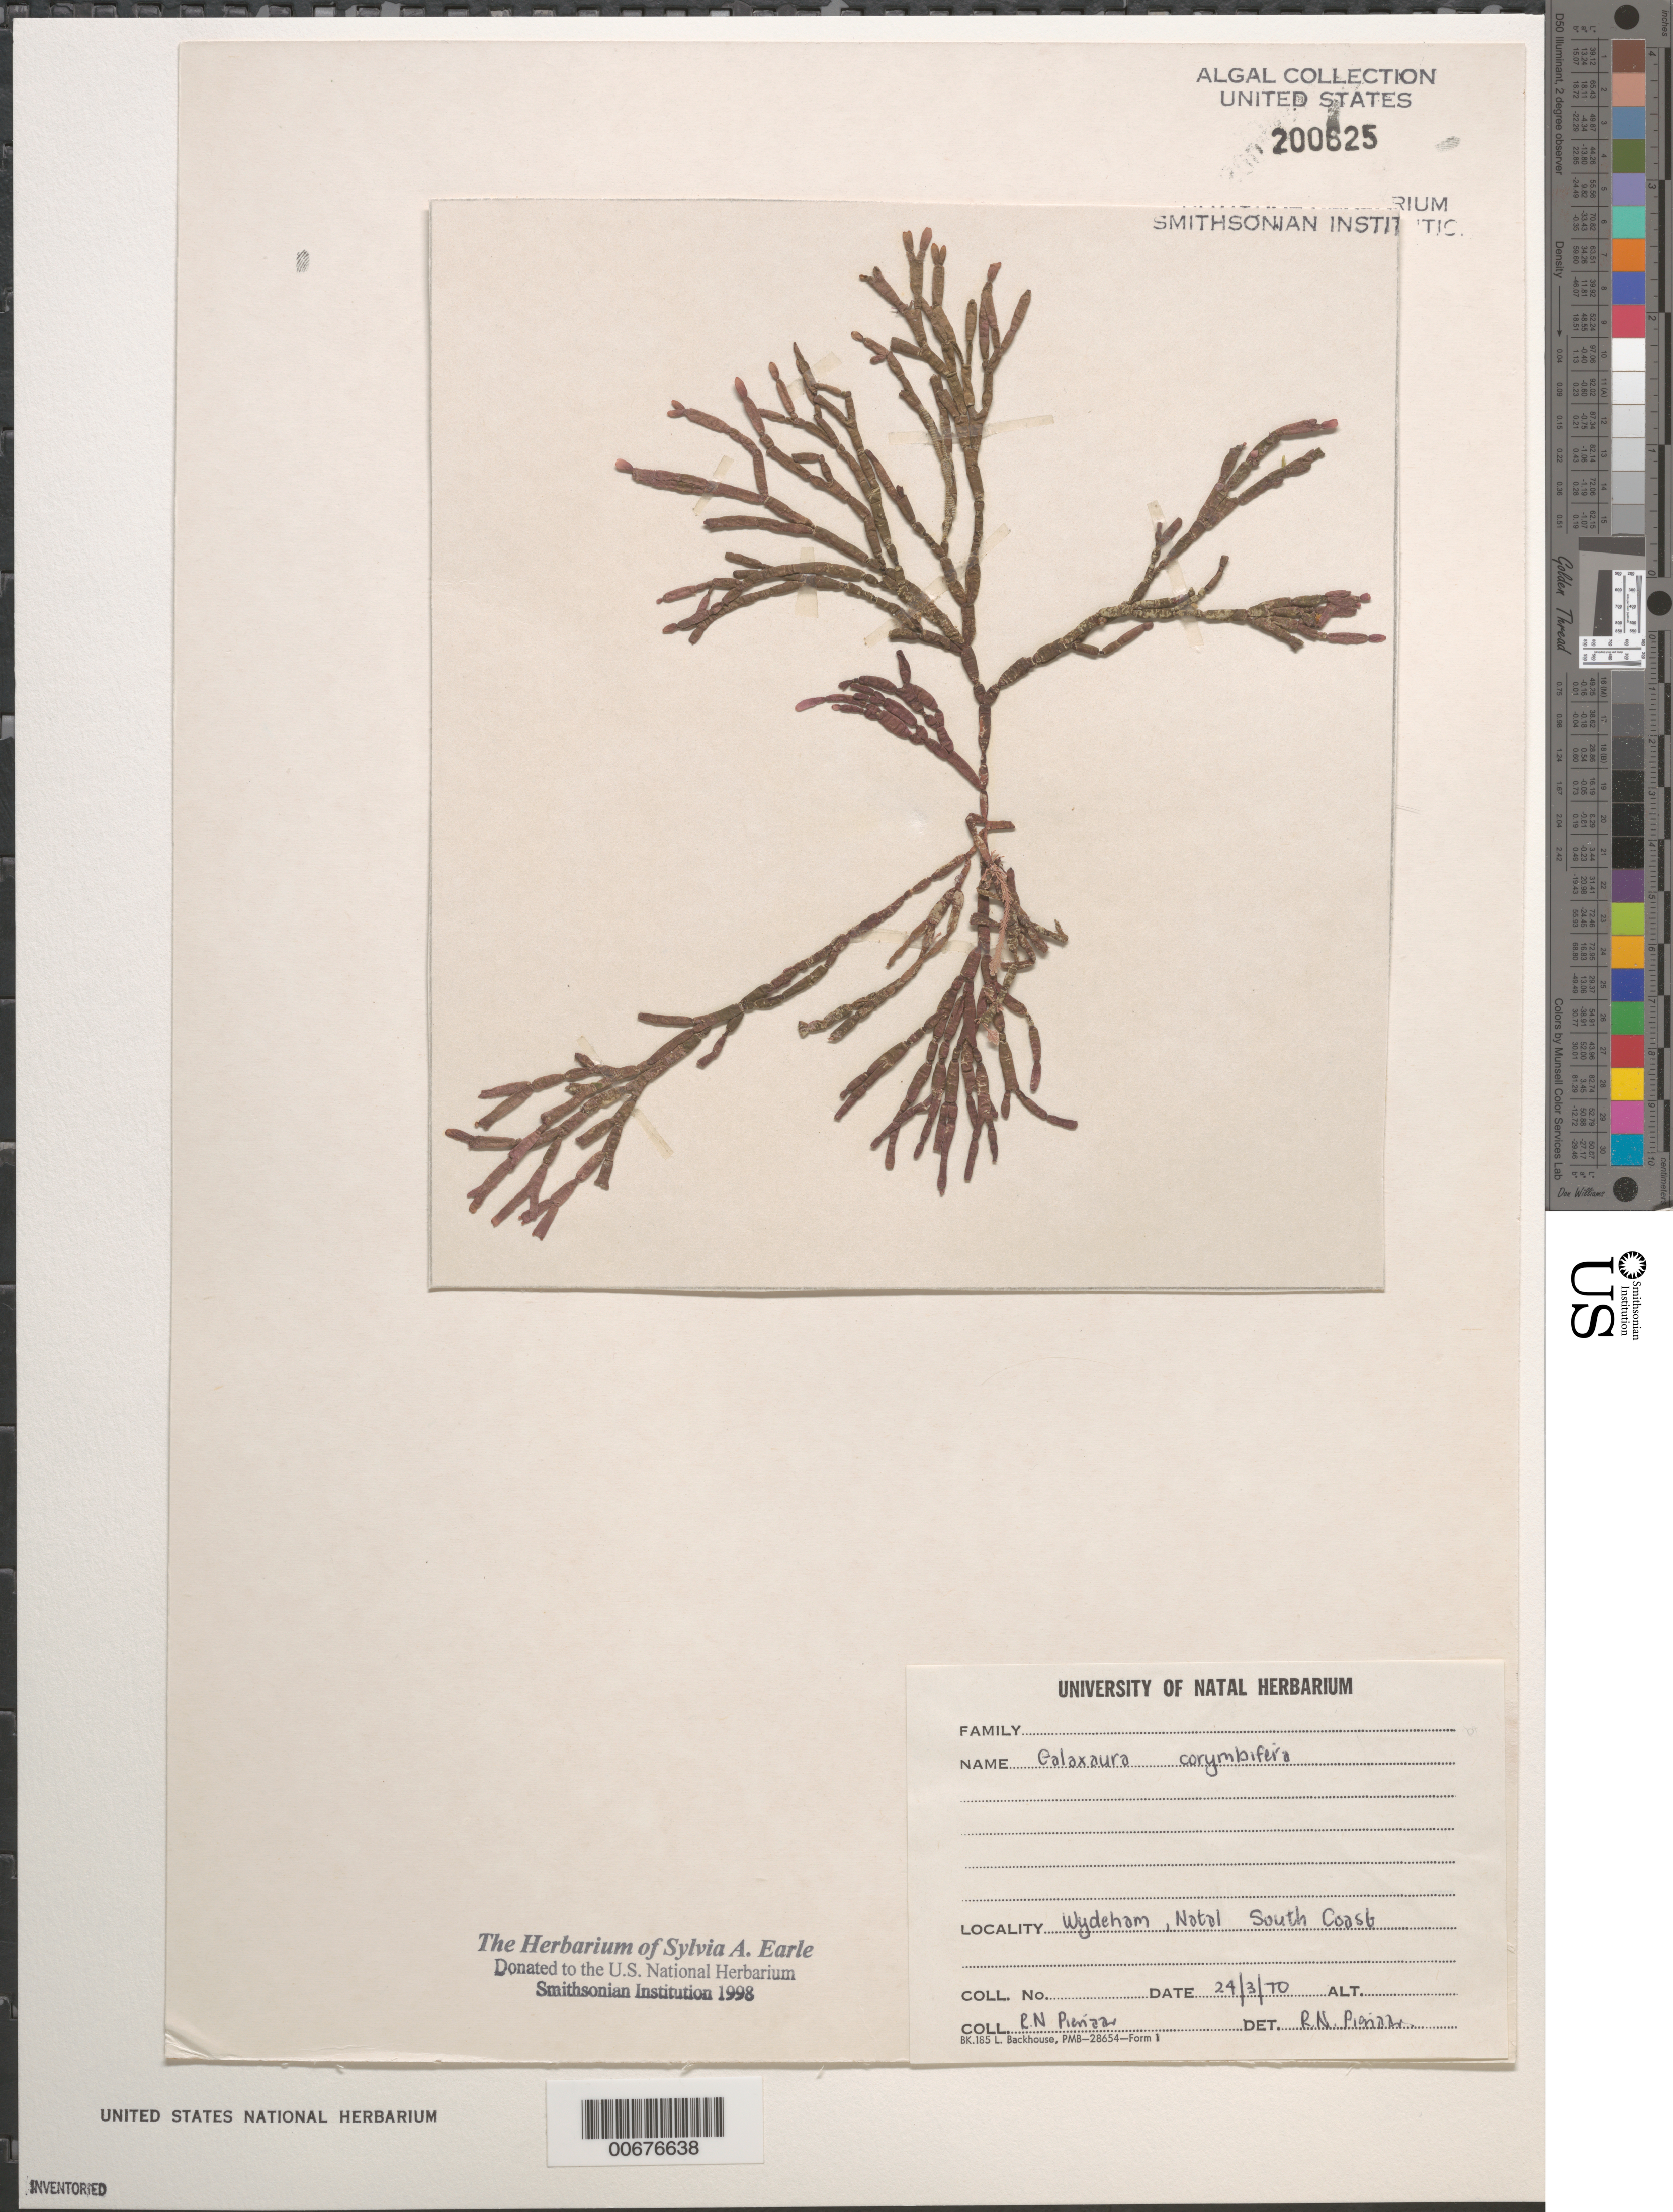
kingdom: Plantae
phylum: Rhodophyta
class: Florideophyceae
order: Nemaliales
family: Galaxauraceae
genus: Dichotomaria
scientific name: Dichotomaria obtusata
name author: (Ellis & Sol.) Lam.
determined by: Algae name updating Project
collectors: R. Pienaar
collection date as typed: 24 Mar 1970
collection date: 1970-03-24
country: South Africa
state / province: KwaZulu-Natal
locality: Widenham, South Coast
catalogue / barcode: US 200625